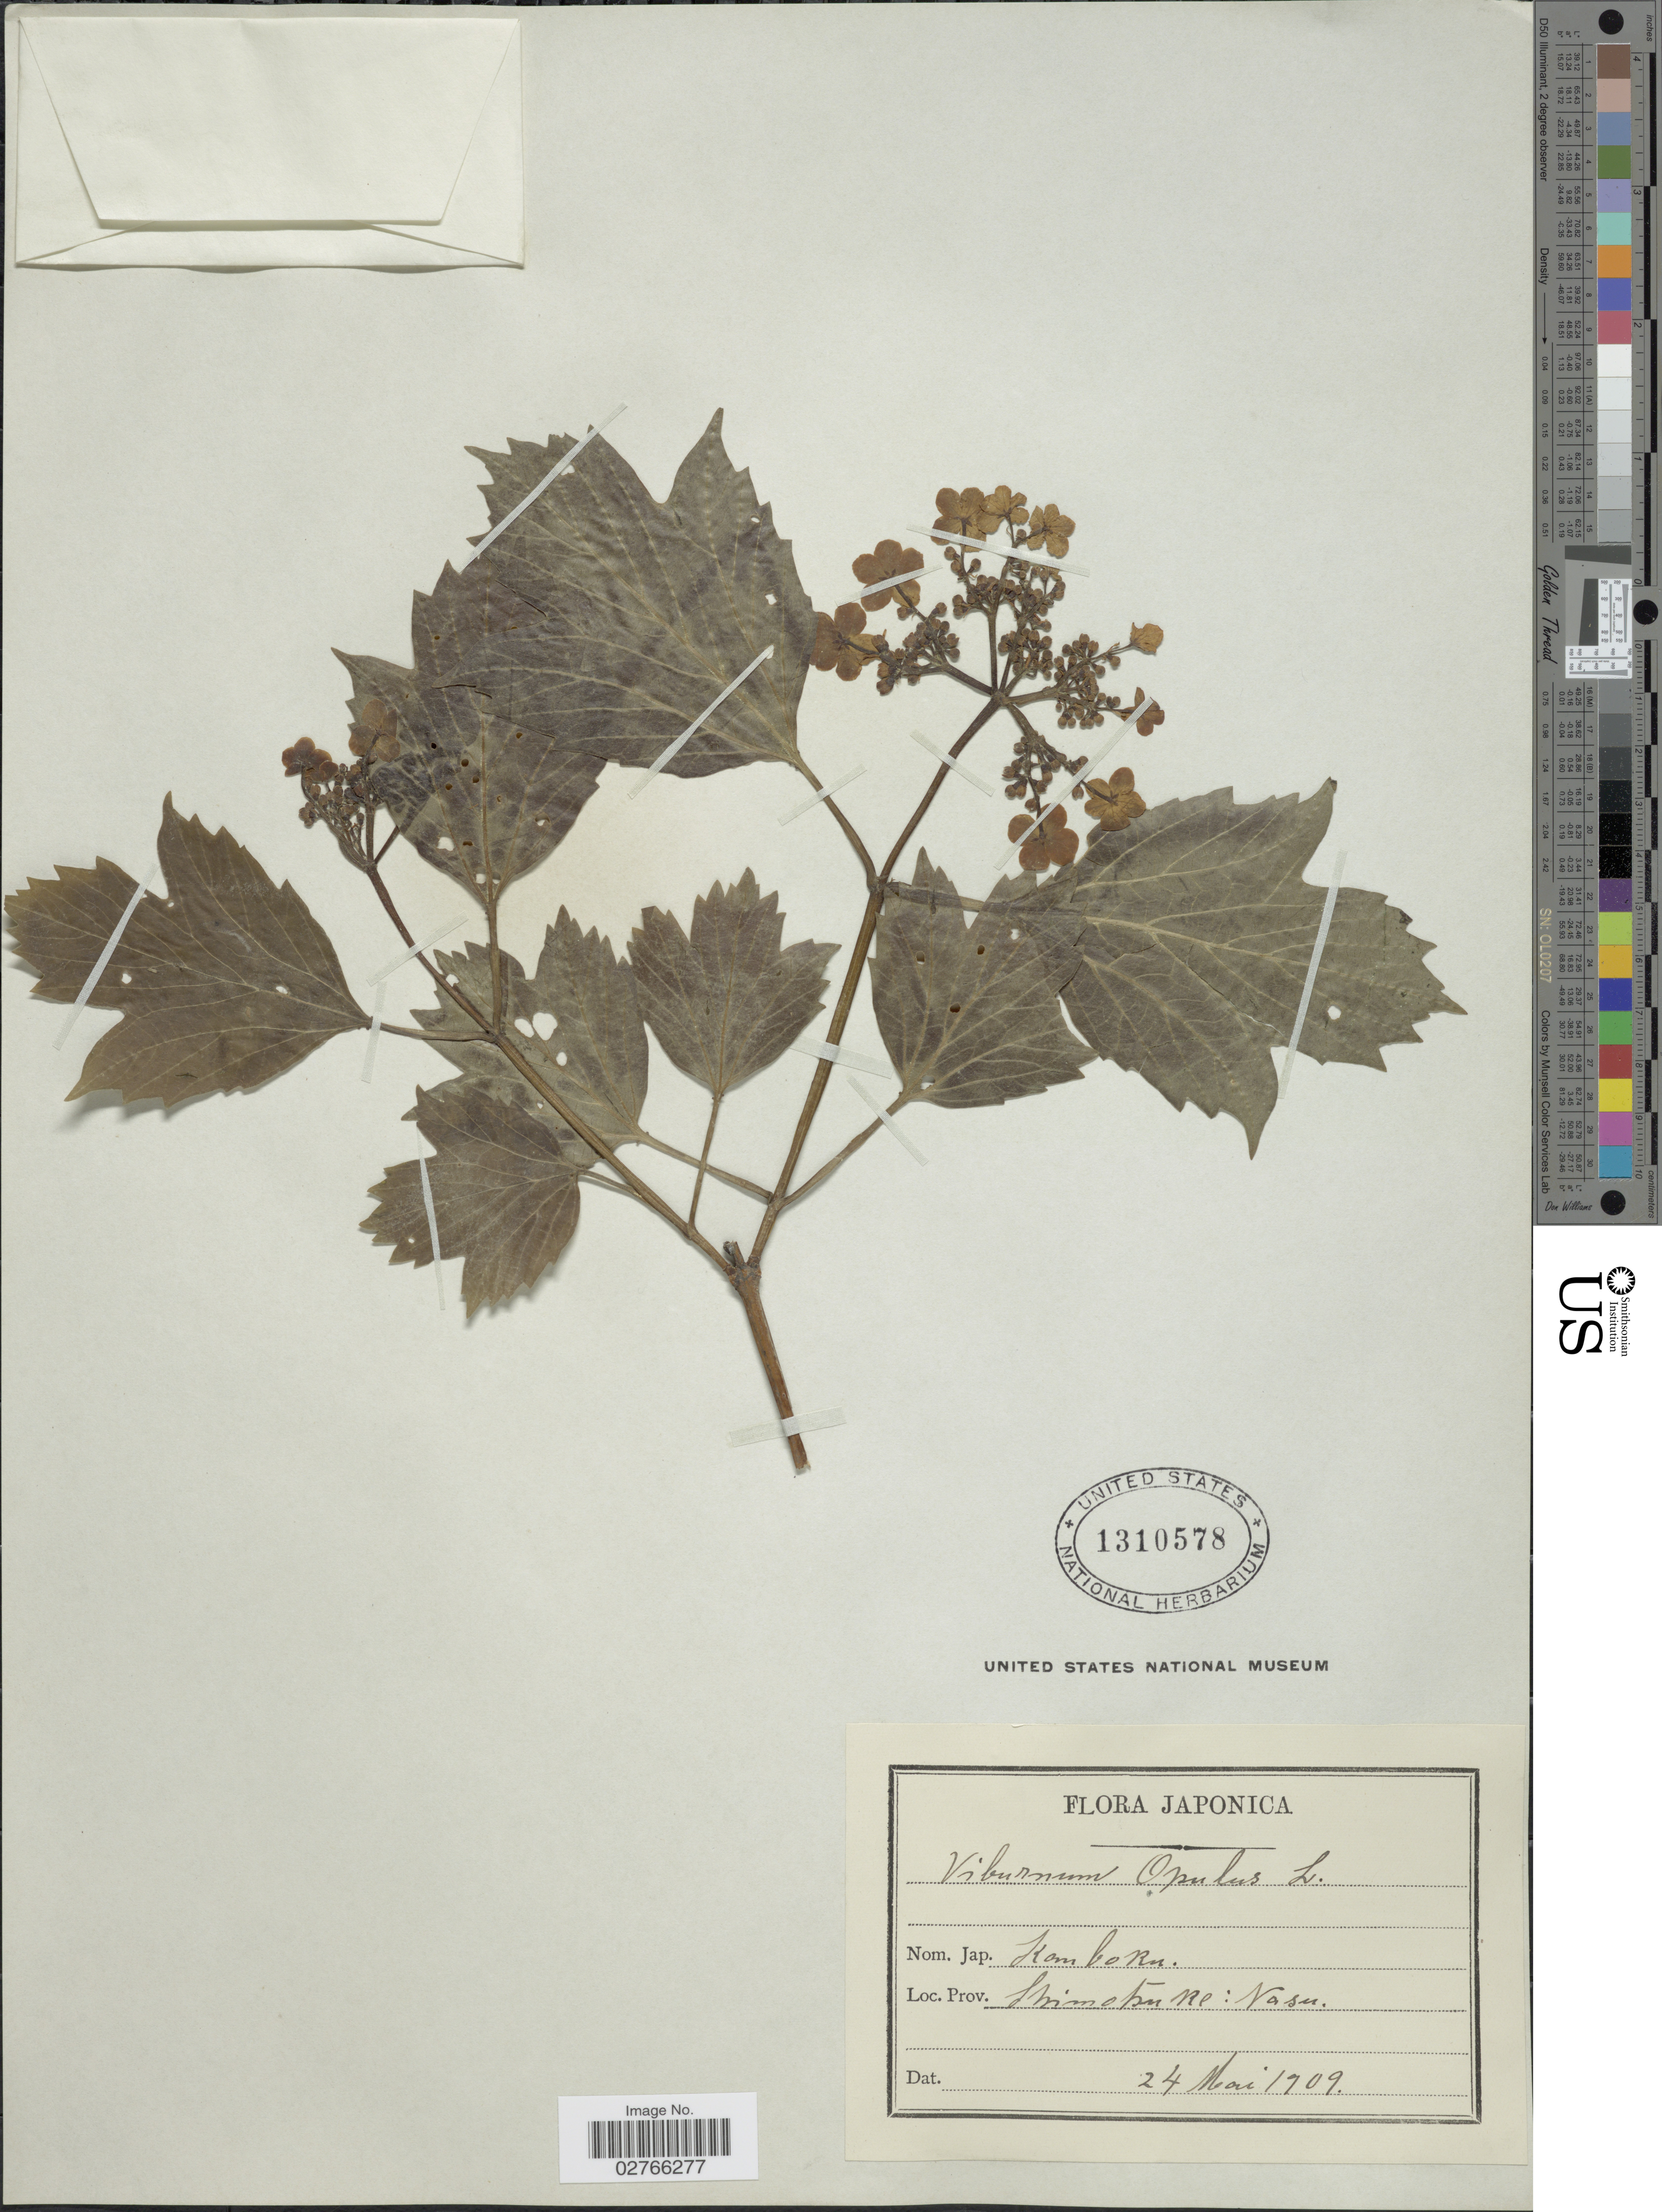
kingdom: Plantae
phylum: Tracheophyta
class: Magnoliopsida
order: Dipsacales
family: Viburnaceae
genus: Viburnum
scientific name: Viburnum opulus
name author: L.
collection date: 1909-05-24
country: Japan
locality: Shimotsuke: Nasu.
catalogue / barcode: US 1310578